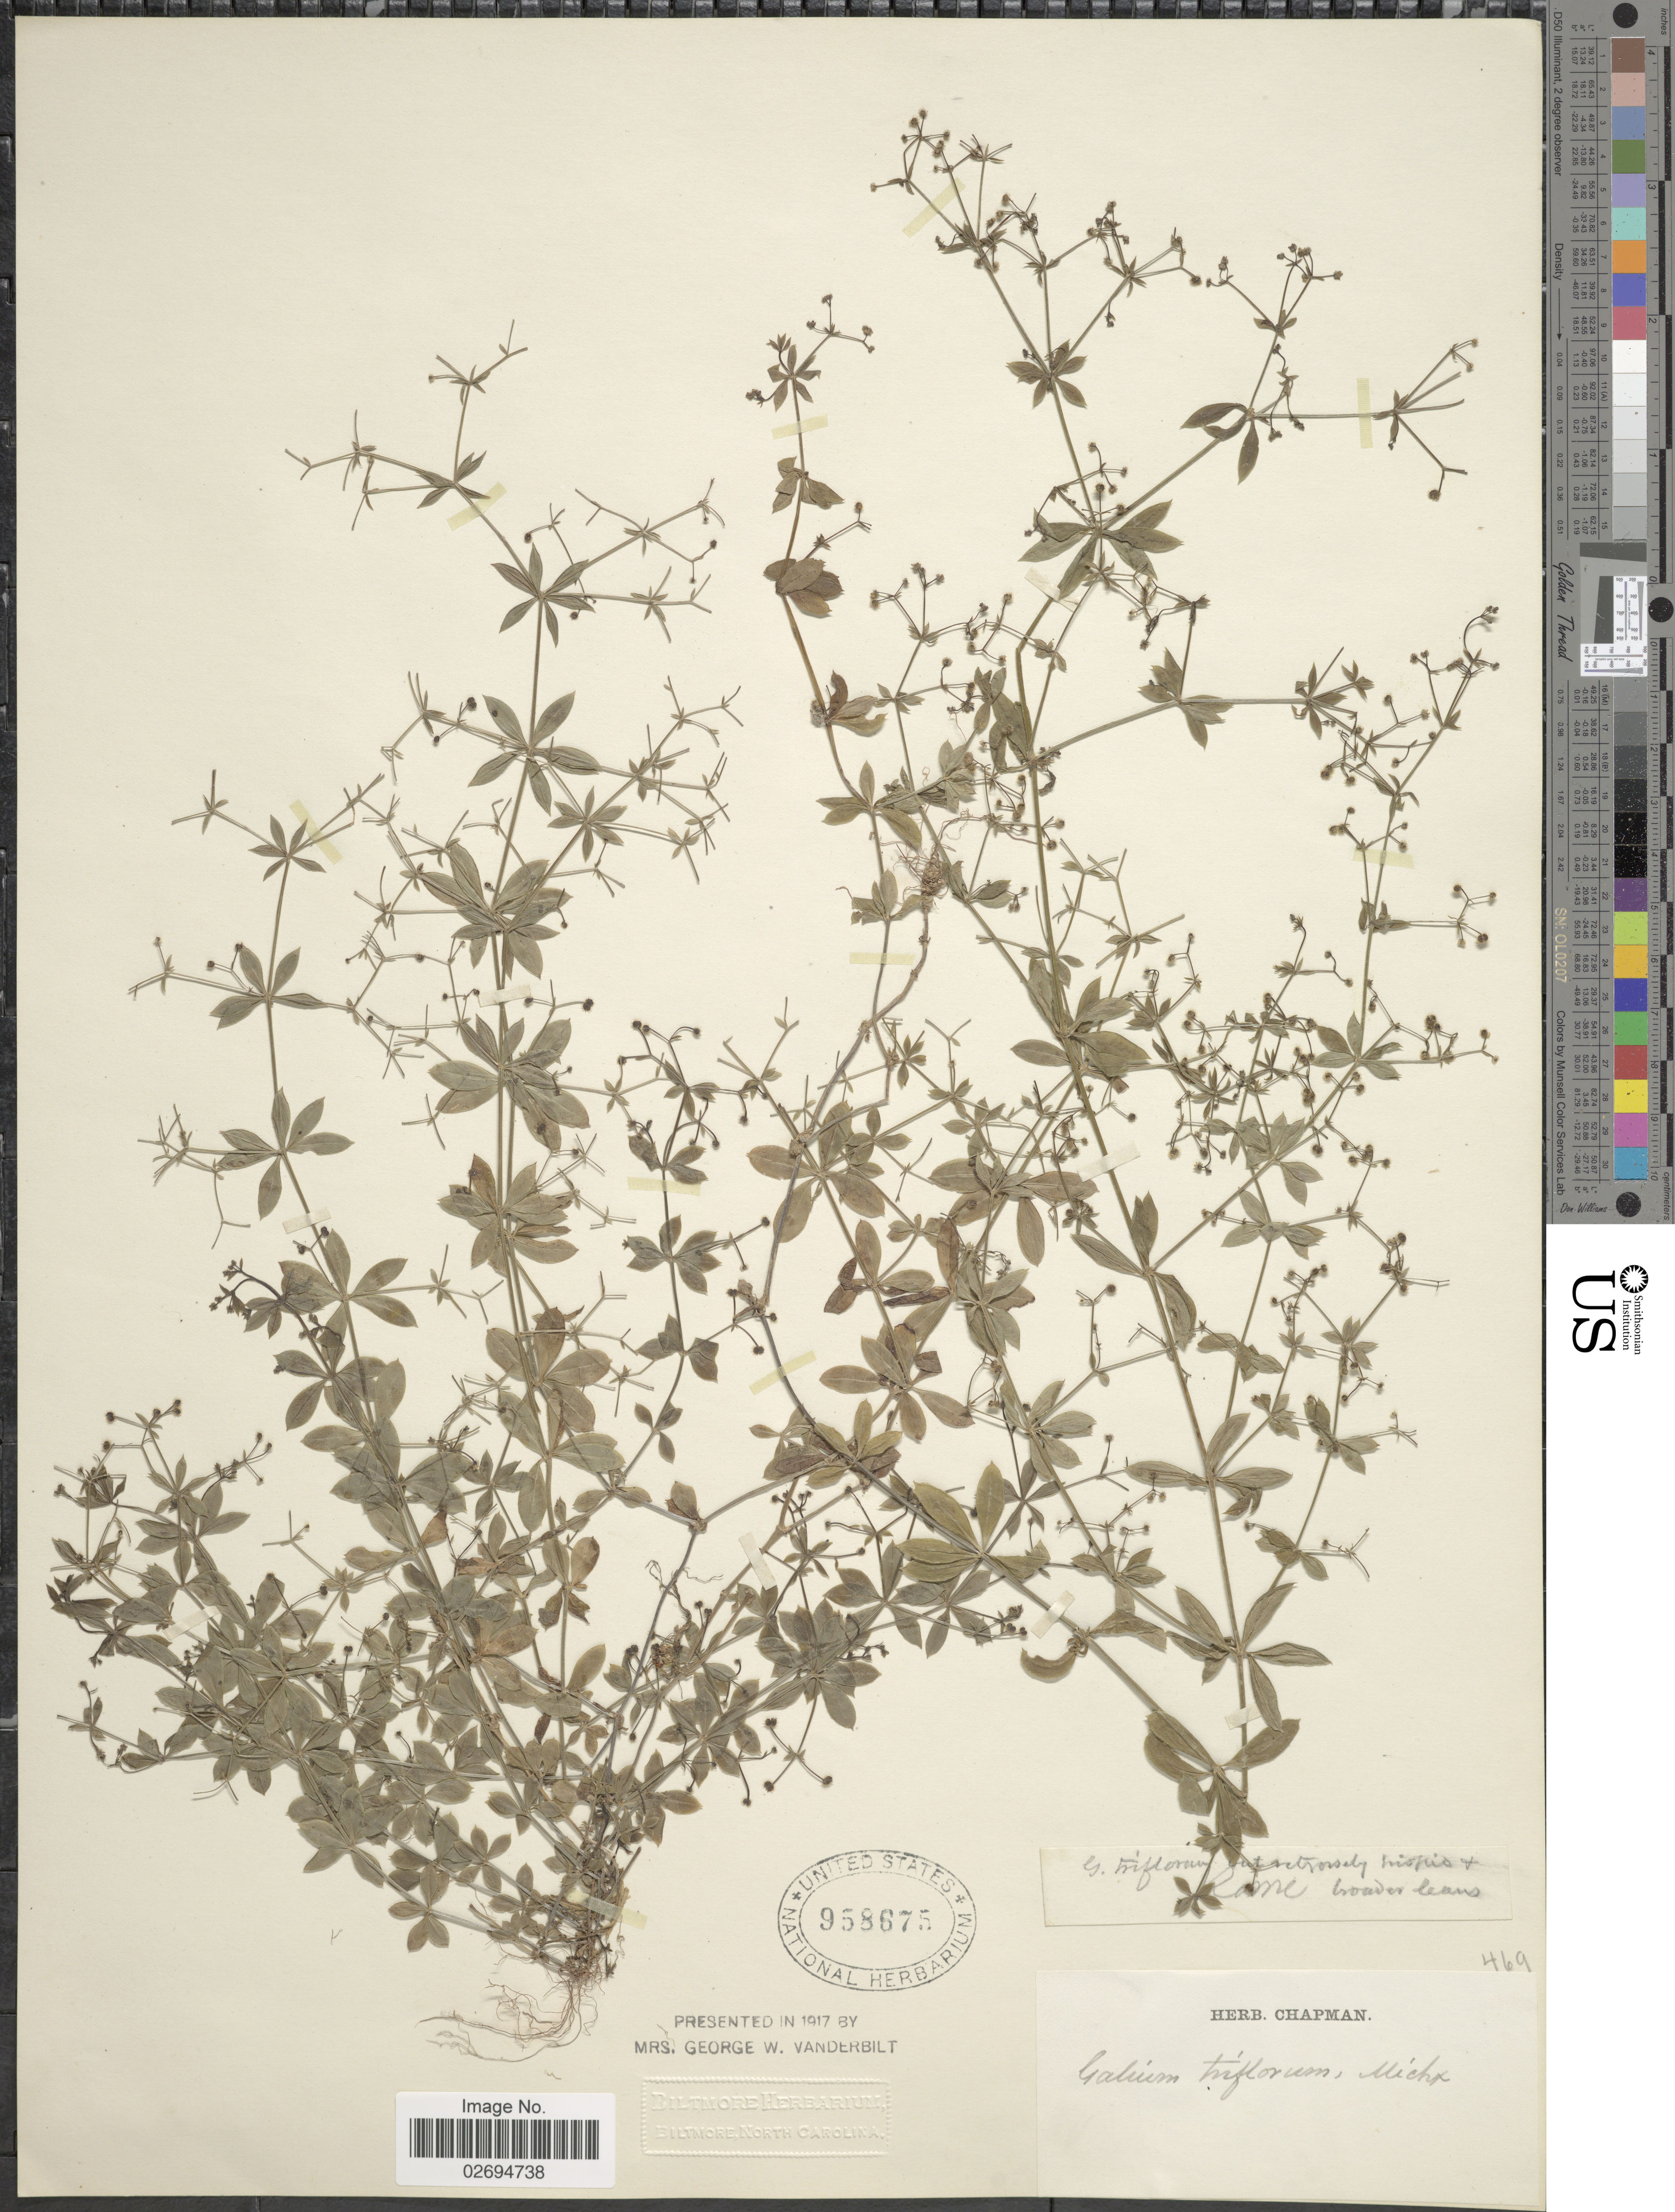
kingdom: Plantae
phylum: Tracheophyta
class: Magnoliopsida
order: Gentianales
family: Rubiaceae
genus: Galium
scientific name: Galium triflorum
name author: Michx.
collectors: ex herb. Chapman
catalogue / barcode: US 958675